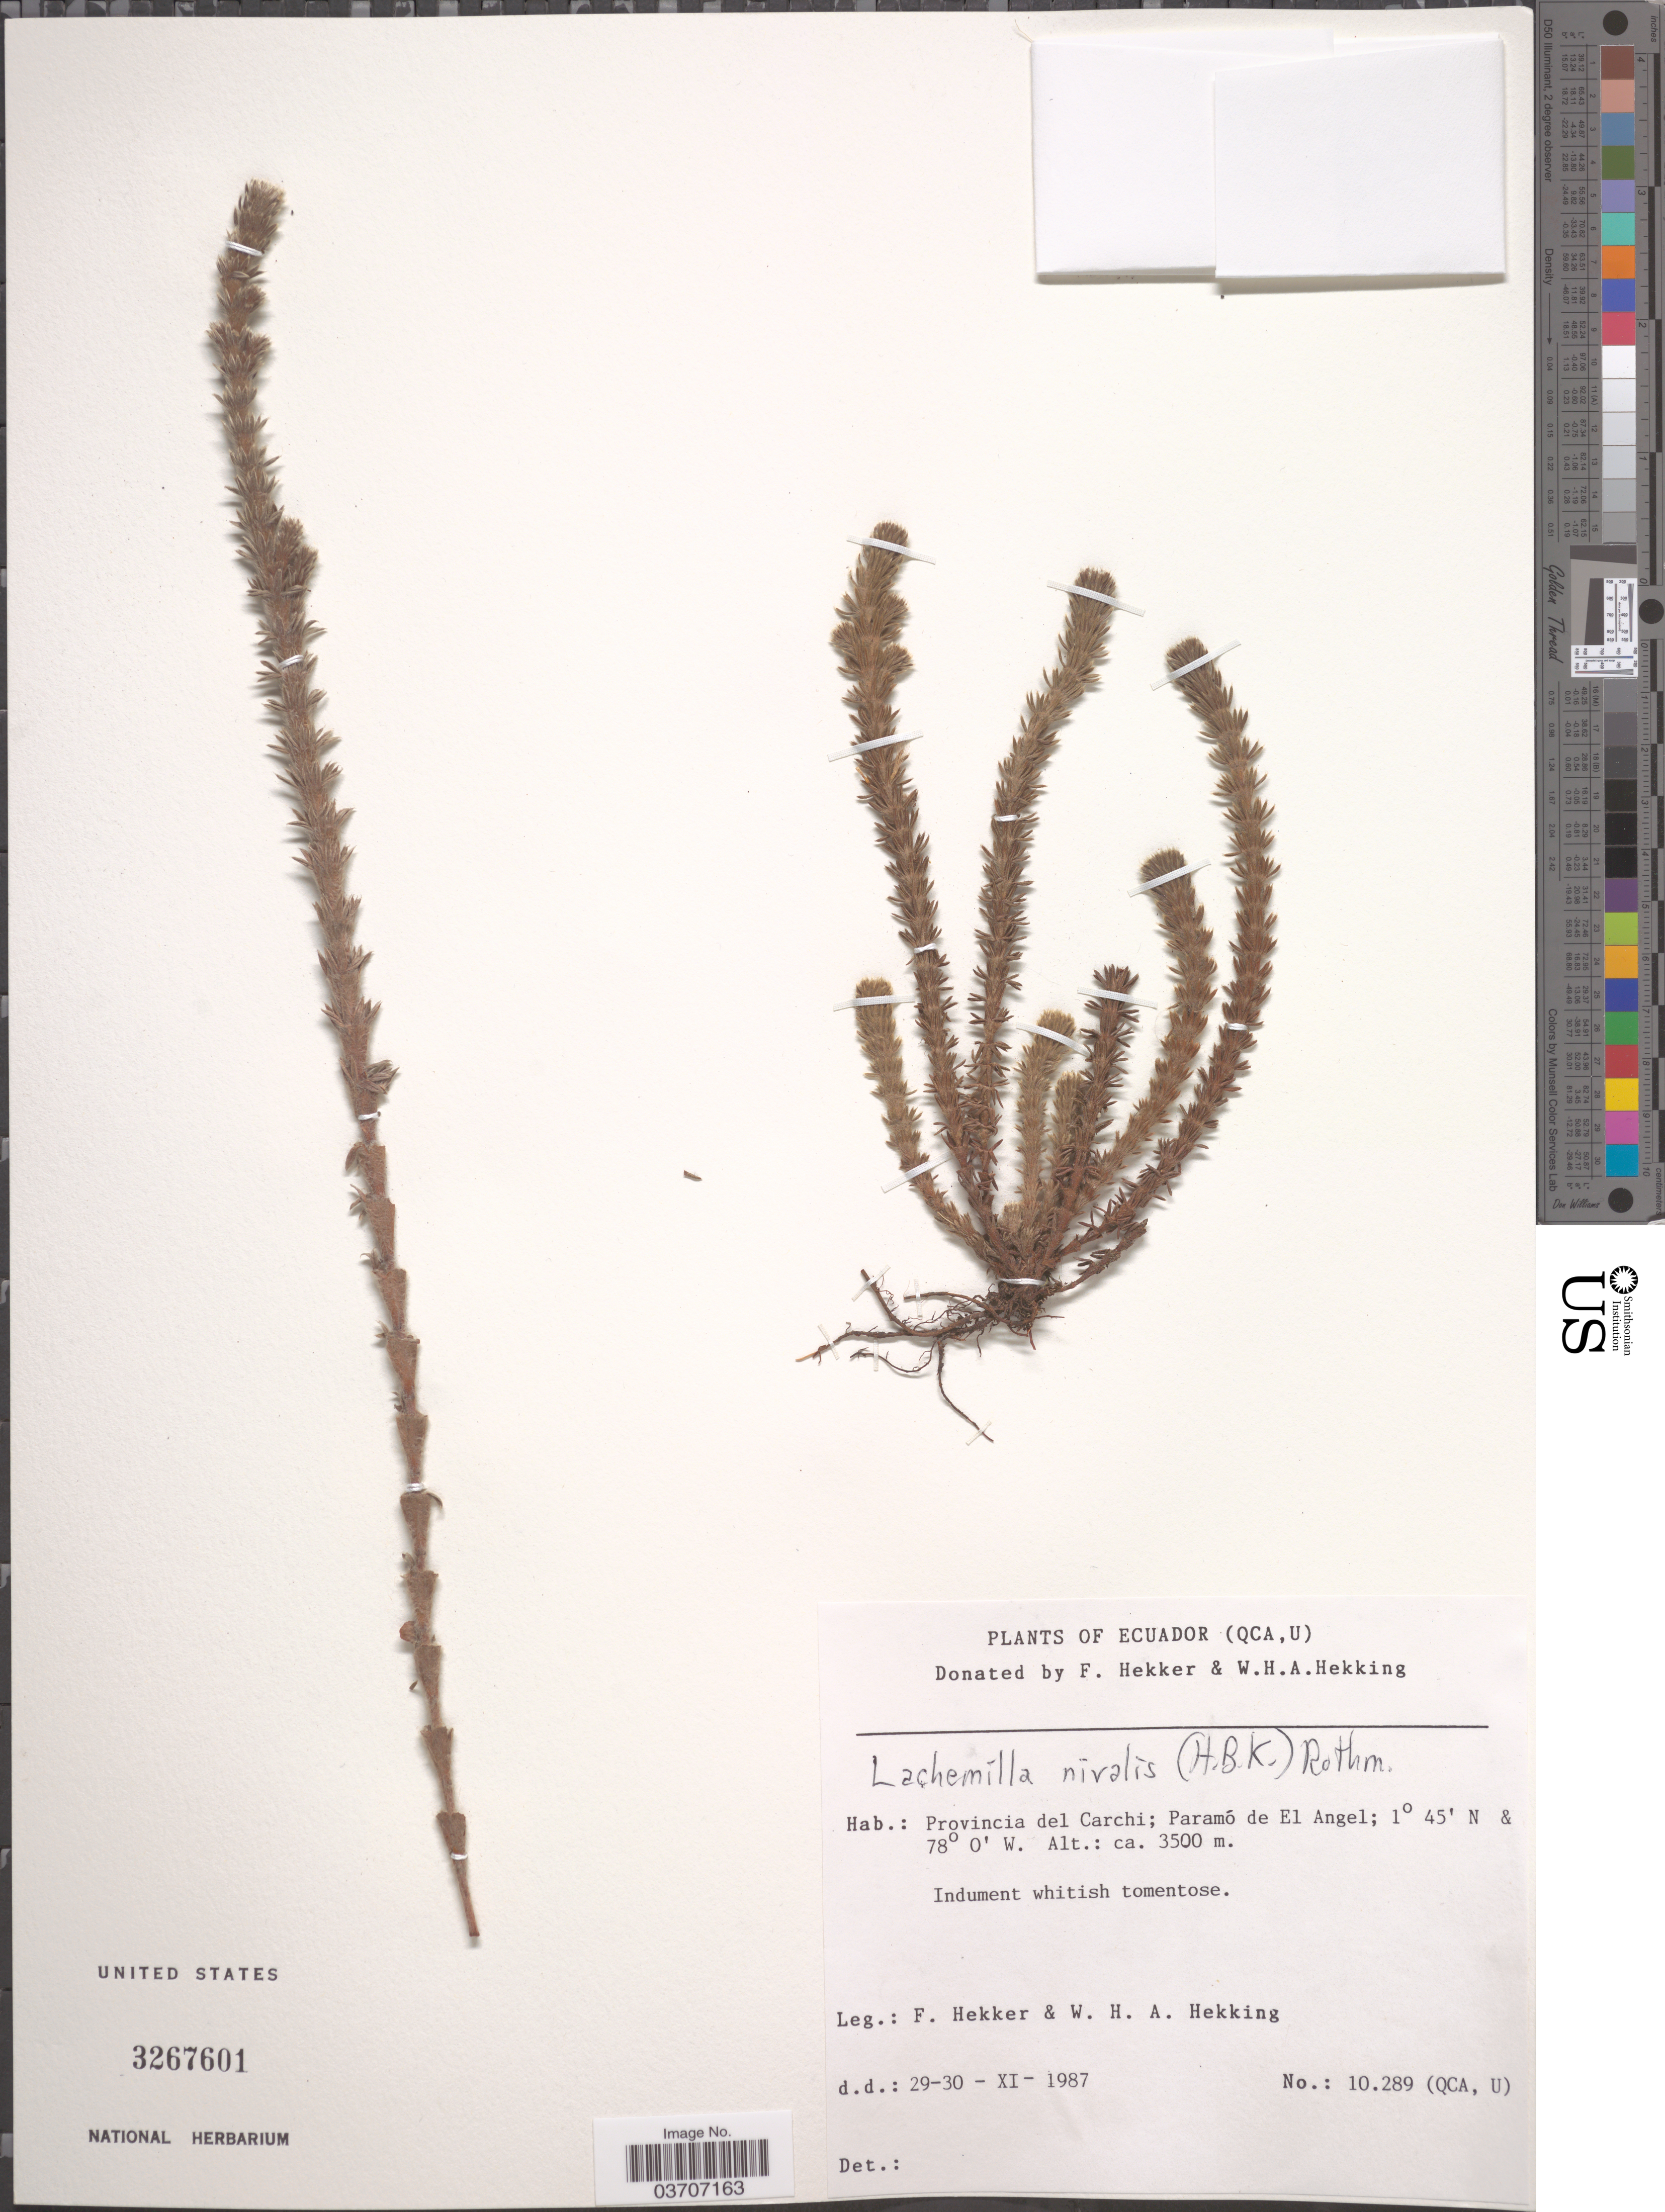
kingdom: Plantae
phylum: Tracheophyta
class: Magnoliopsida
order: Rosales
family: Rosaceae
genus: Lachemilla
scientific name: Lachemilla nivalis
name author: (Kunth) Rothm.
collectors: F. Hekker & W. H. A. Hekking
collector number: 10.289(QCA, U)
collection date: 1987-11-29/1987-11-30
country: Ecuador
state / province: Carchi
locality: Paramó de El Angel.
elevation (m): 3500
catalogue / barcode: US 3267601